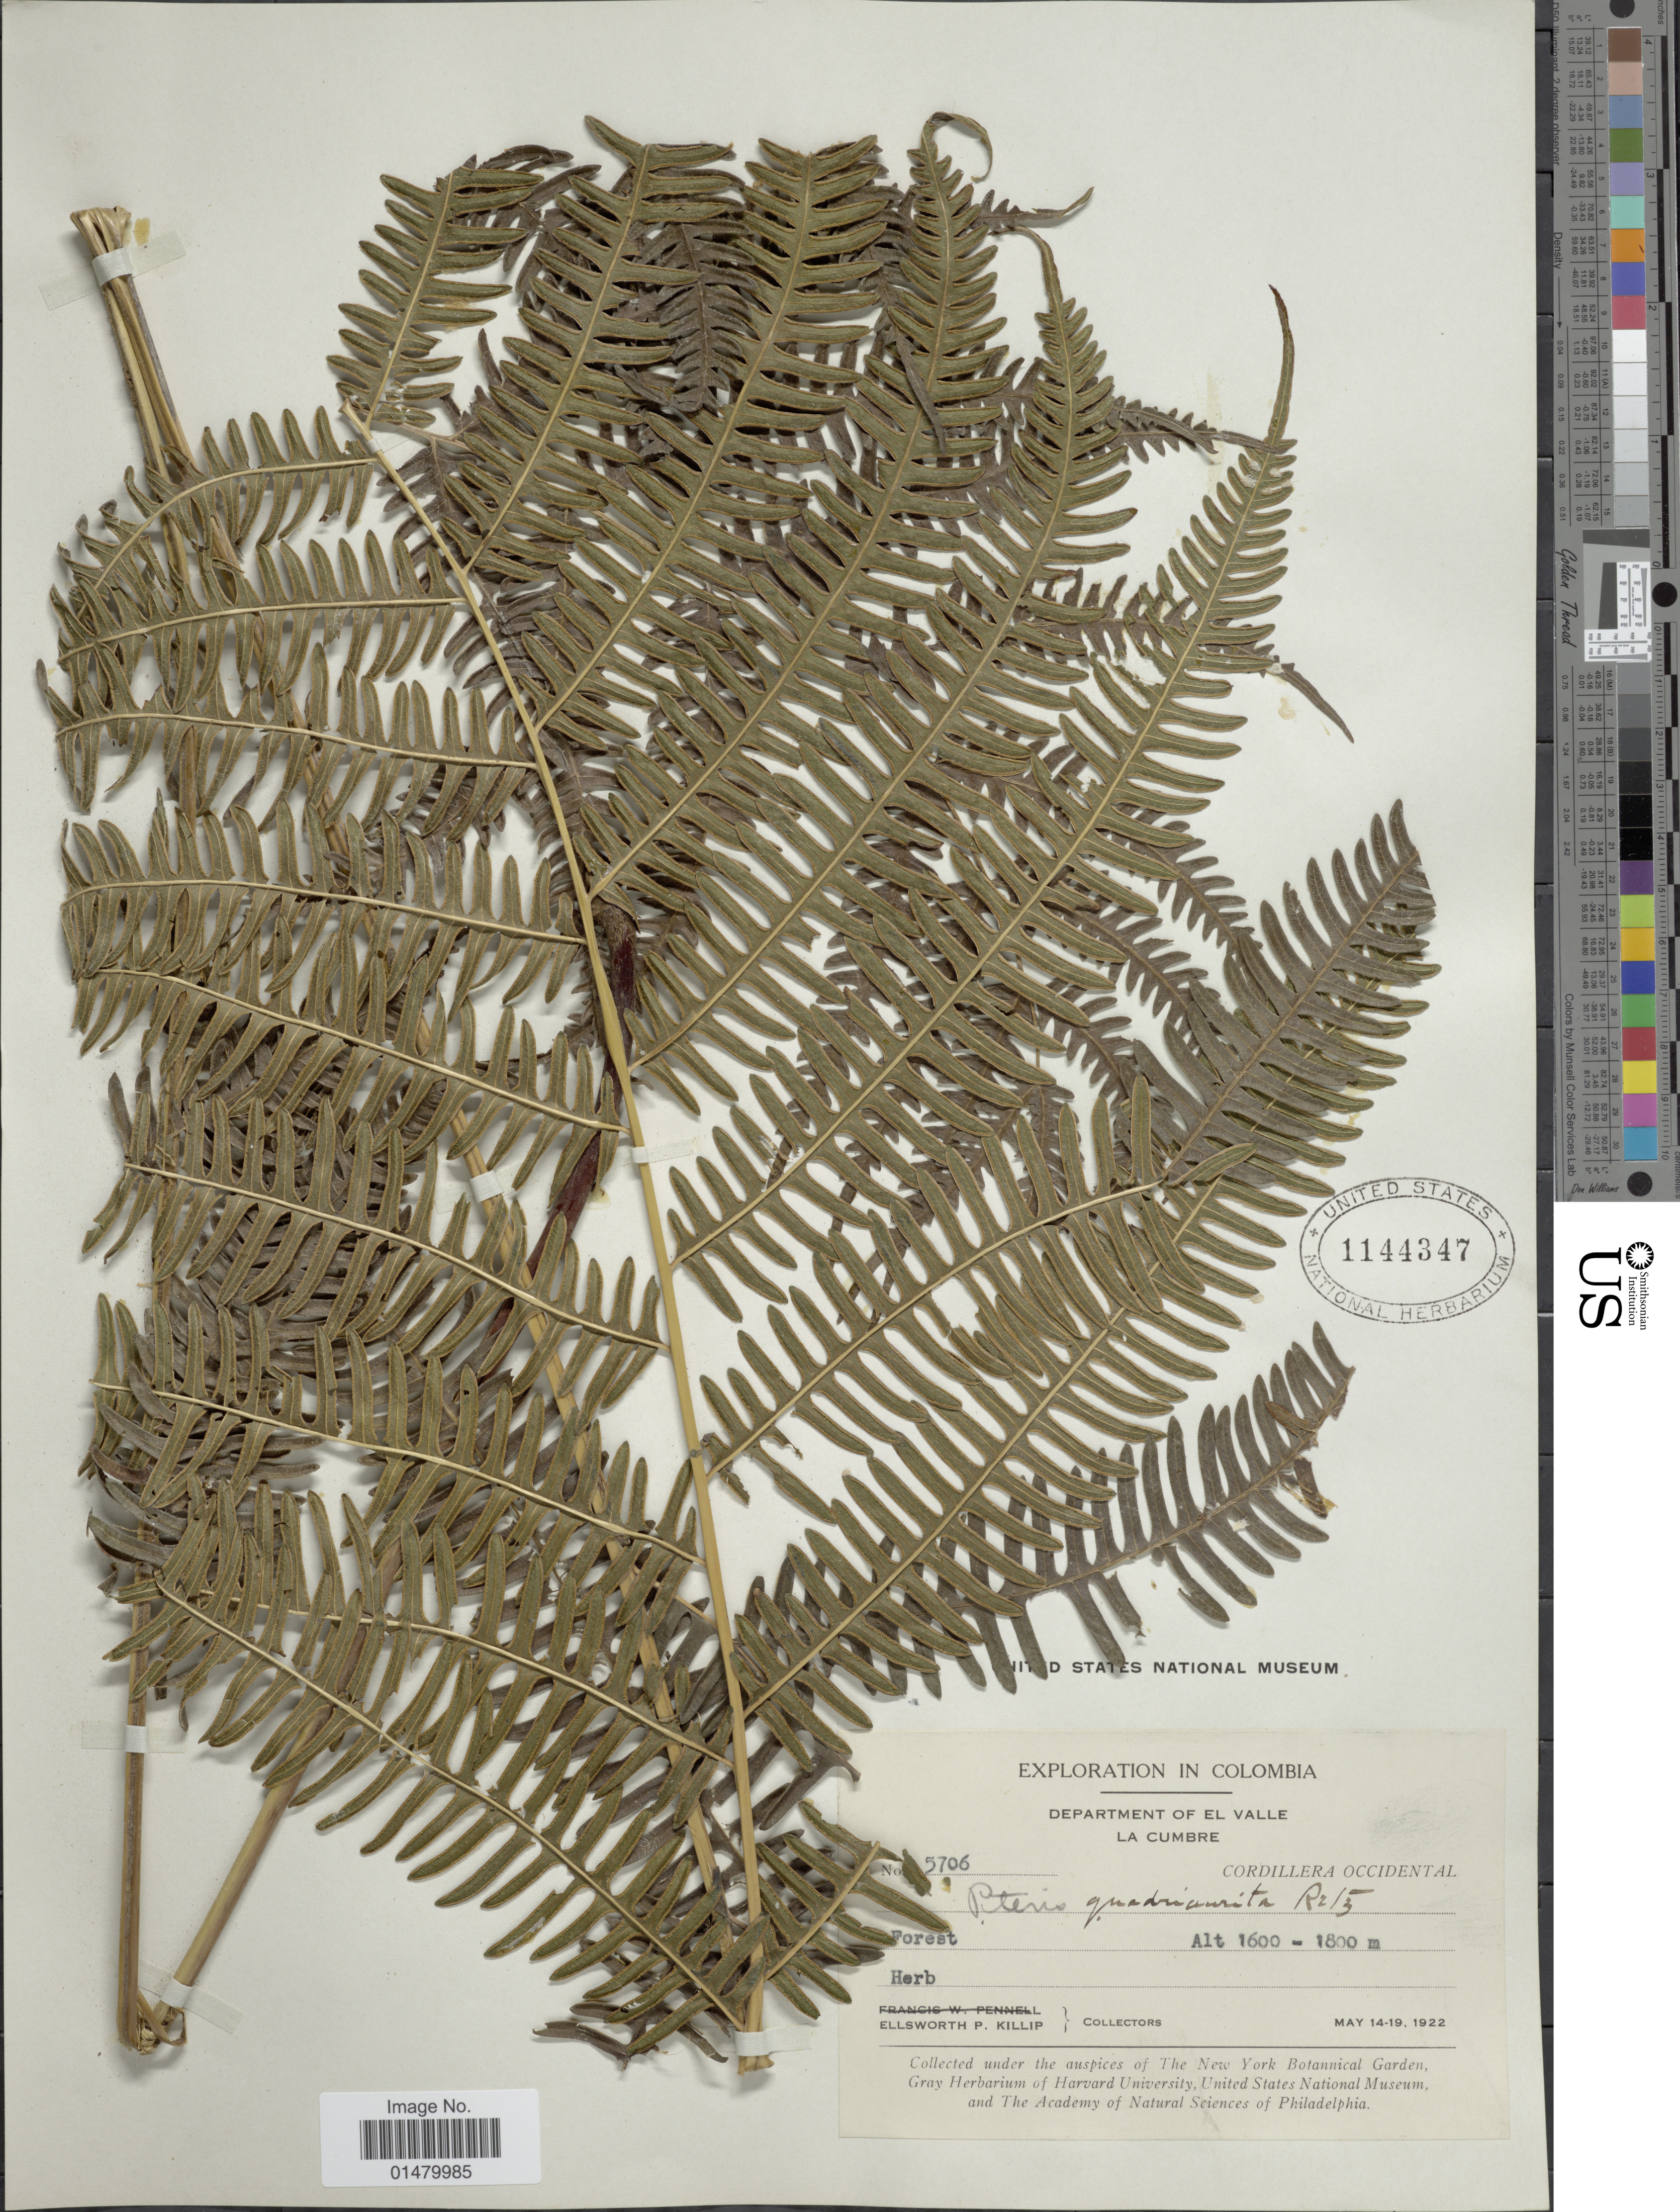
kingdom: Plantae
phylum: Tracheophyta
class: Polypodiopsida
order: Polypodiales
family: Pteridaceae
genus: Pteris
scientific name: Pteris quadriaurita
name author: Retz.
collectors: E. P. Killip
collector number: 57006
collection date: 1922-05-14/1922-05-19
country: Colombia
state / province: Valle del Cauca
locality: Department of El Valle. La Cumbre. Cordillera Occidental.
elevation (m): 1600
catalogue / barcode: US 1144347